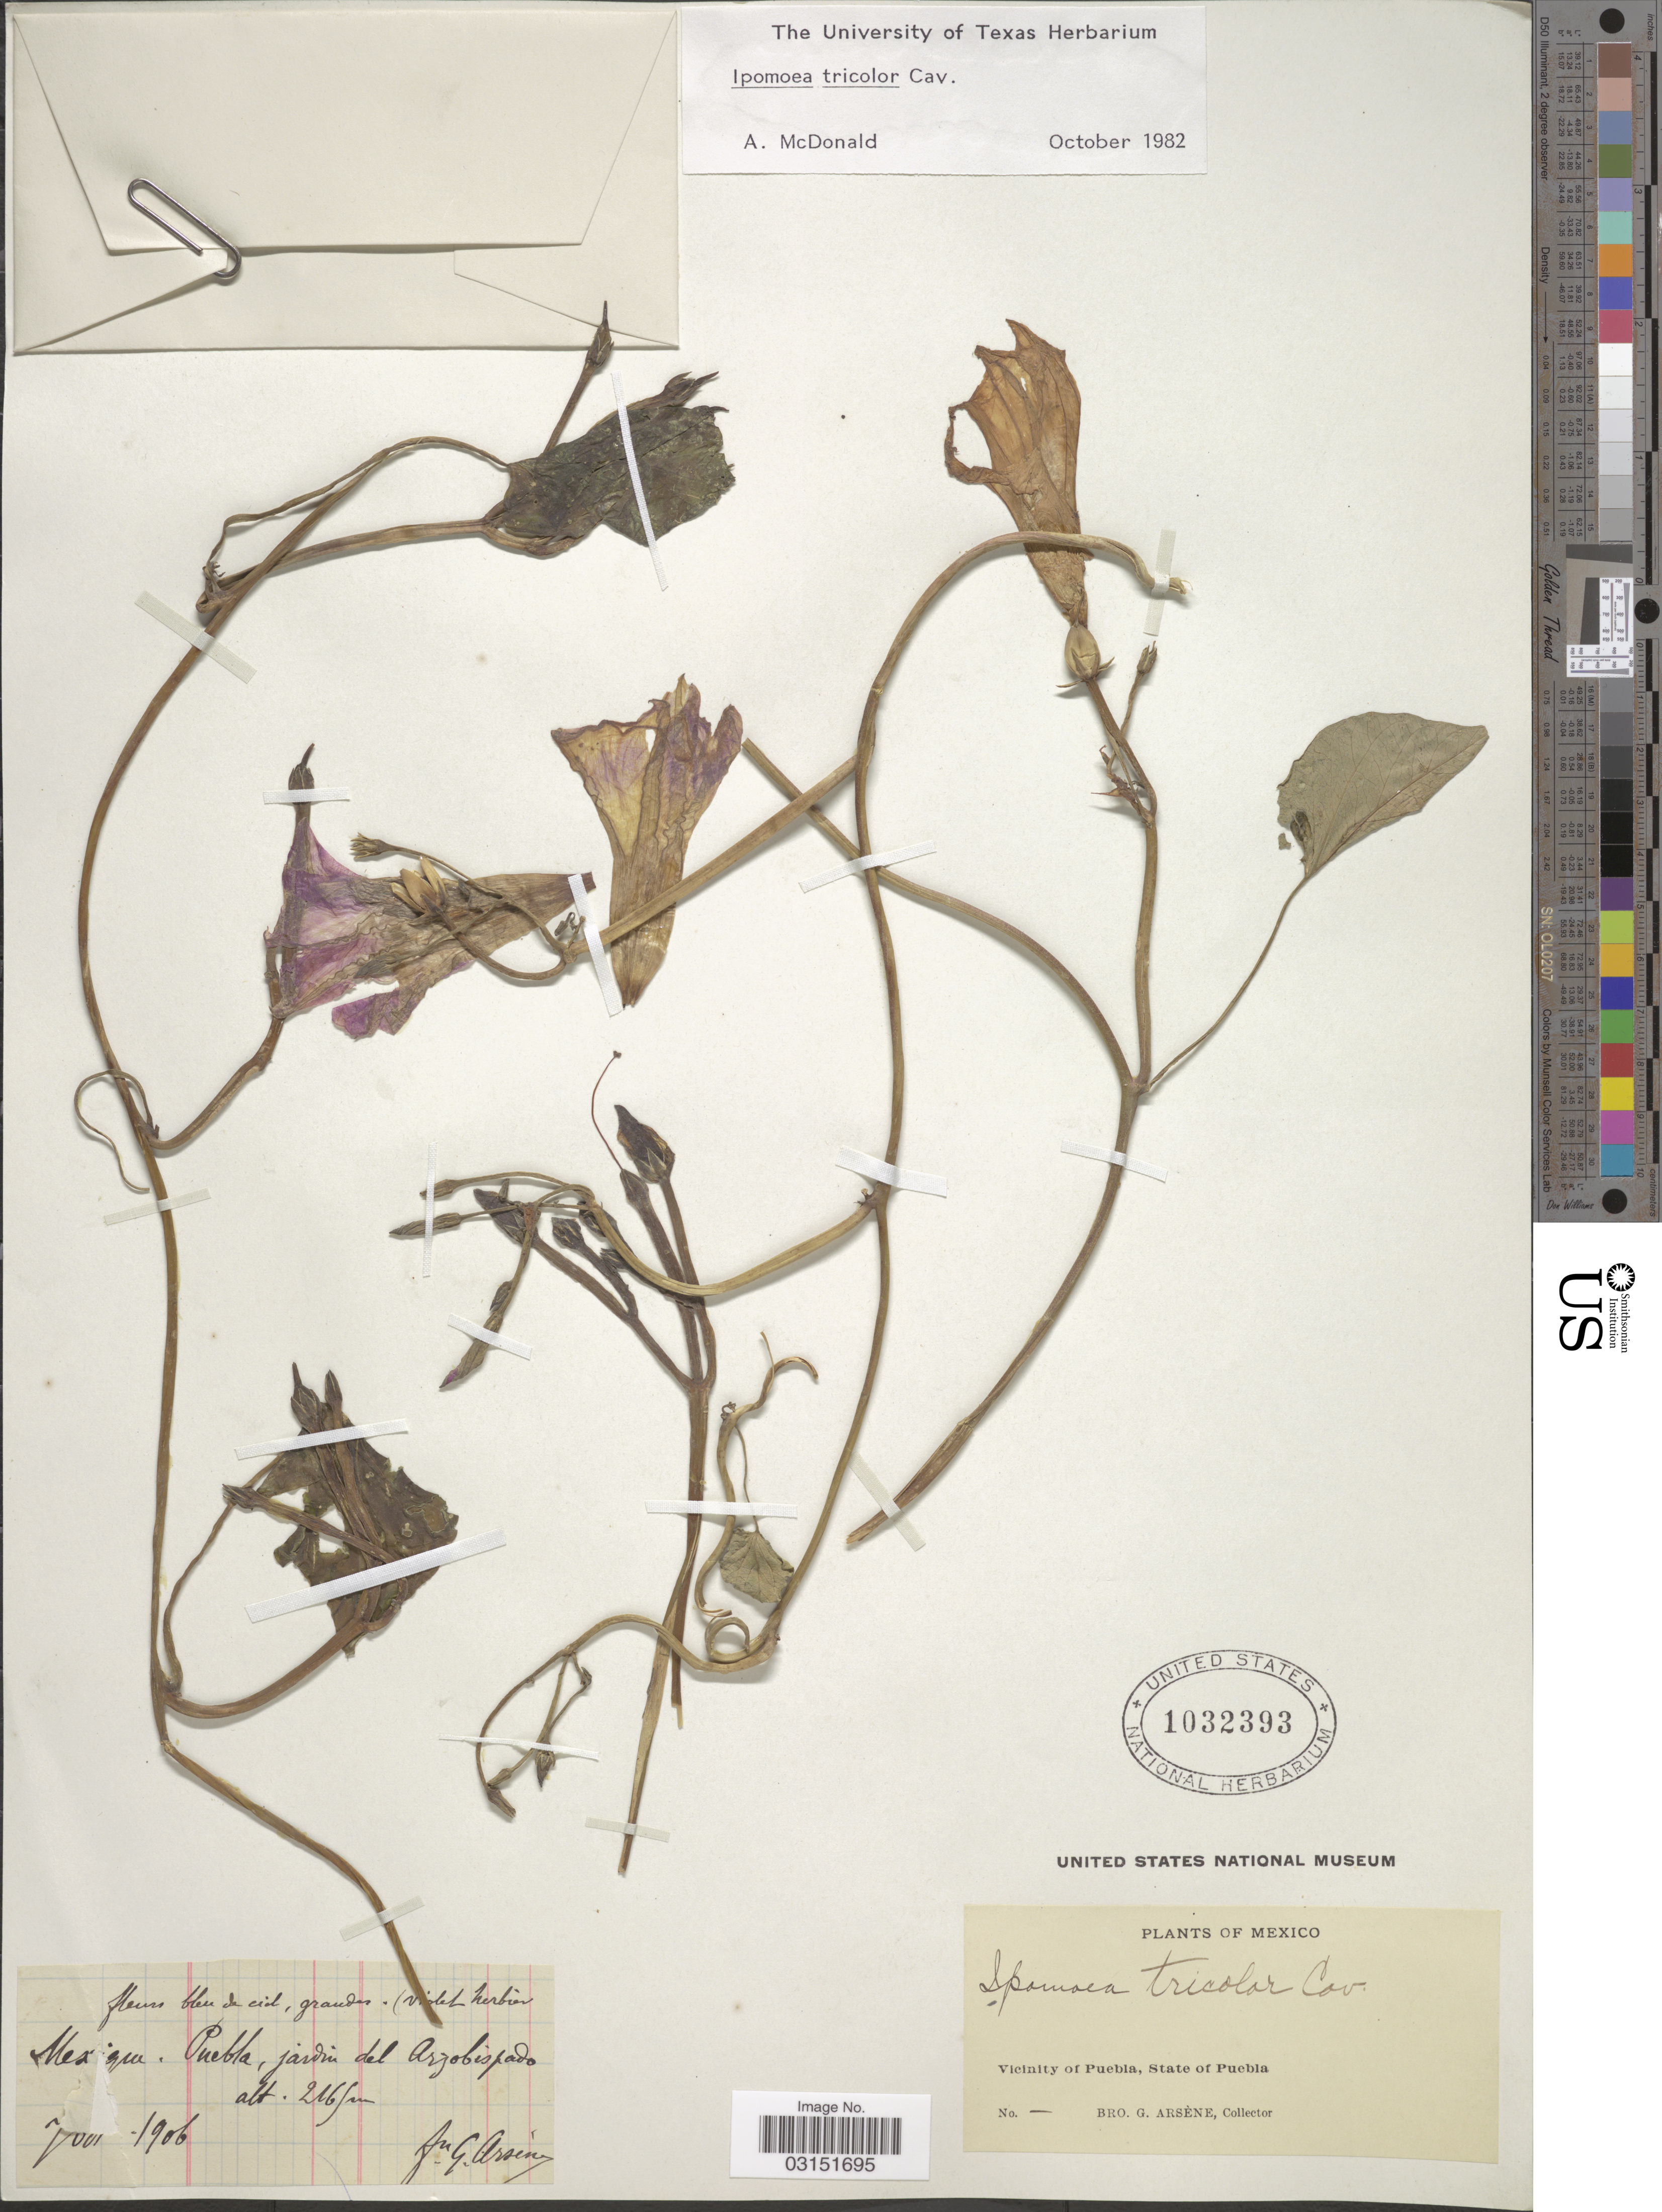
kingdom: Plantae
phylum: Tracheophyta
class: Magnoliopsida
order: Solanales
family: Convolvulaceae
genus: Ipomoea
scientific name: Ipomoea tricolor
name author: Cav.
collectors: Bro. G. Arsène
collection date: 1906-06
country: Mexico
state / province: Puebla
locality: Vicinity of Puebla. Jardin del Arzobispado.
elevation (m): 2165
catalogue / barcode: US 1032393